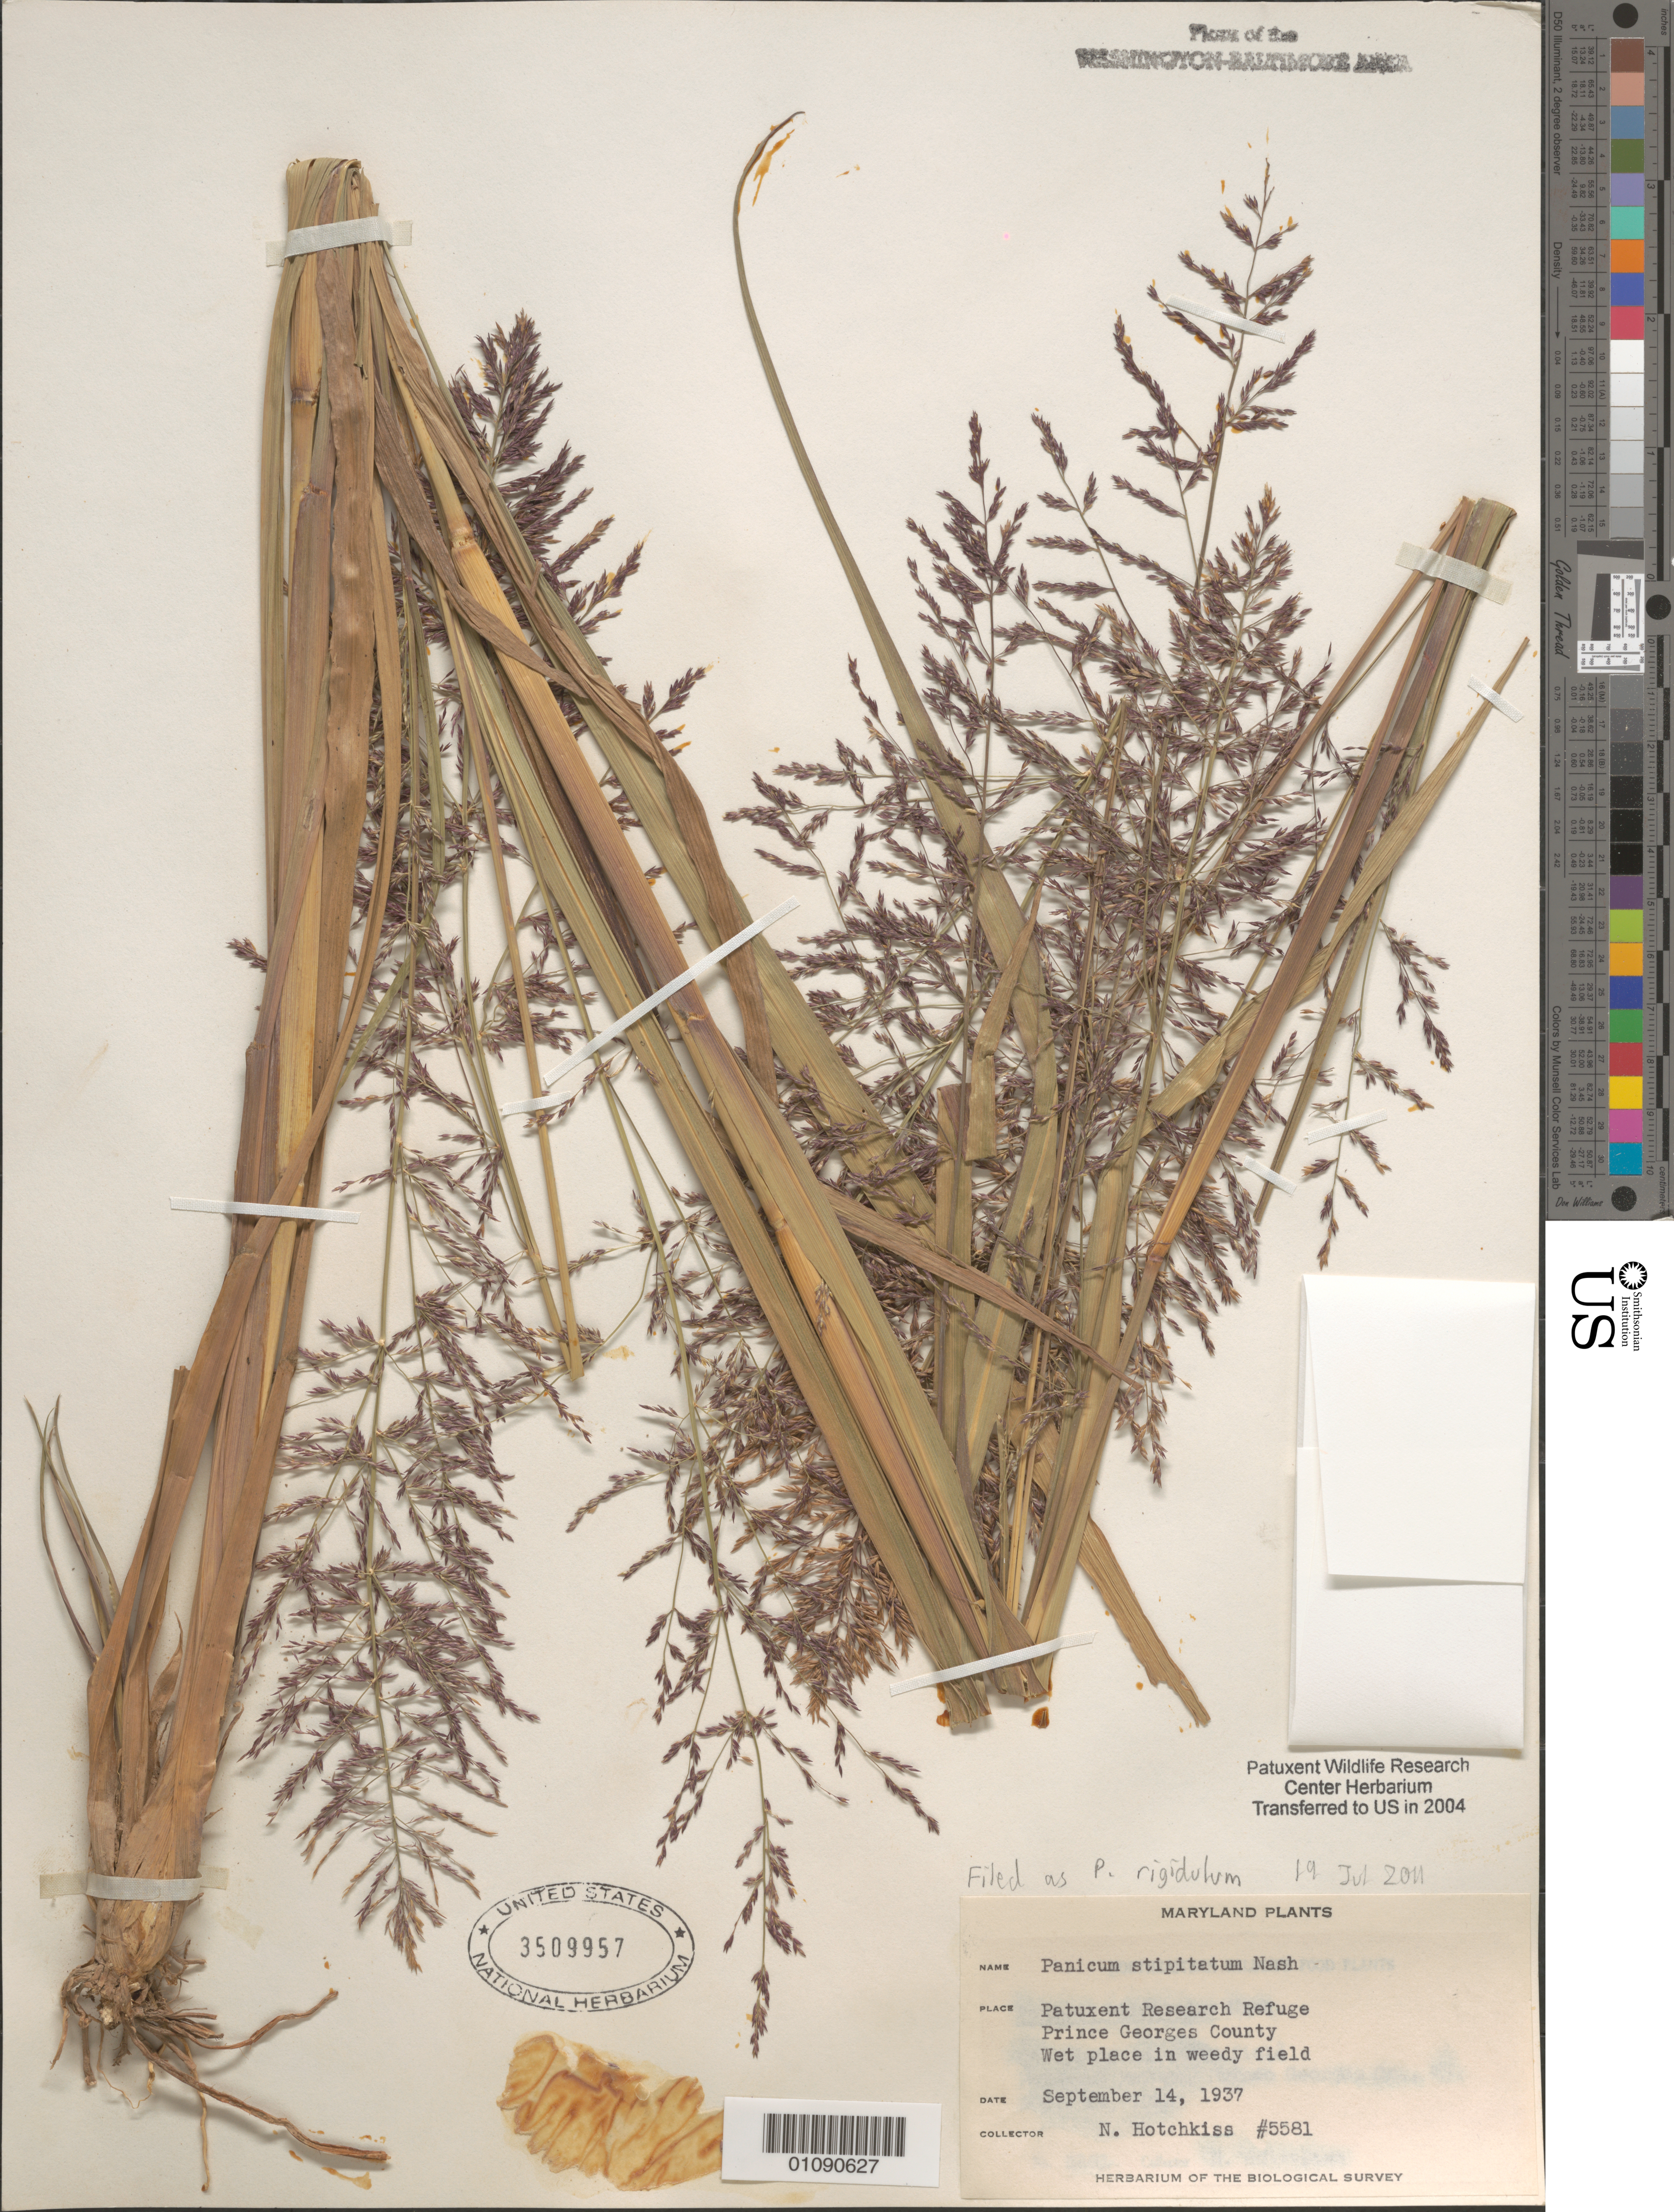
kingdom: Plantae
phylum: Tracheophyta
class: Liliopsida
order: Poales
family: Poaceae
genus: Coleataenia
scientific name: Coleataenia rigidula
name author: (Bosc ex Nees) LeBlond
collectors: N. Hotchkiss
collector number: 5581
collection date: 1937-09-14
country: United States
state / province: Maryland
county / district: Prince George's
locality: Patuxent Wildlife Refuge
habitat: Wet place in weedy field.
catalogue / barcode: US 3509957